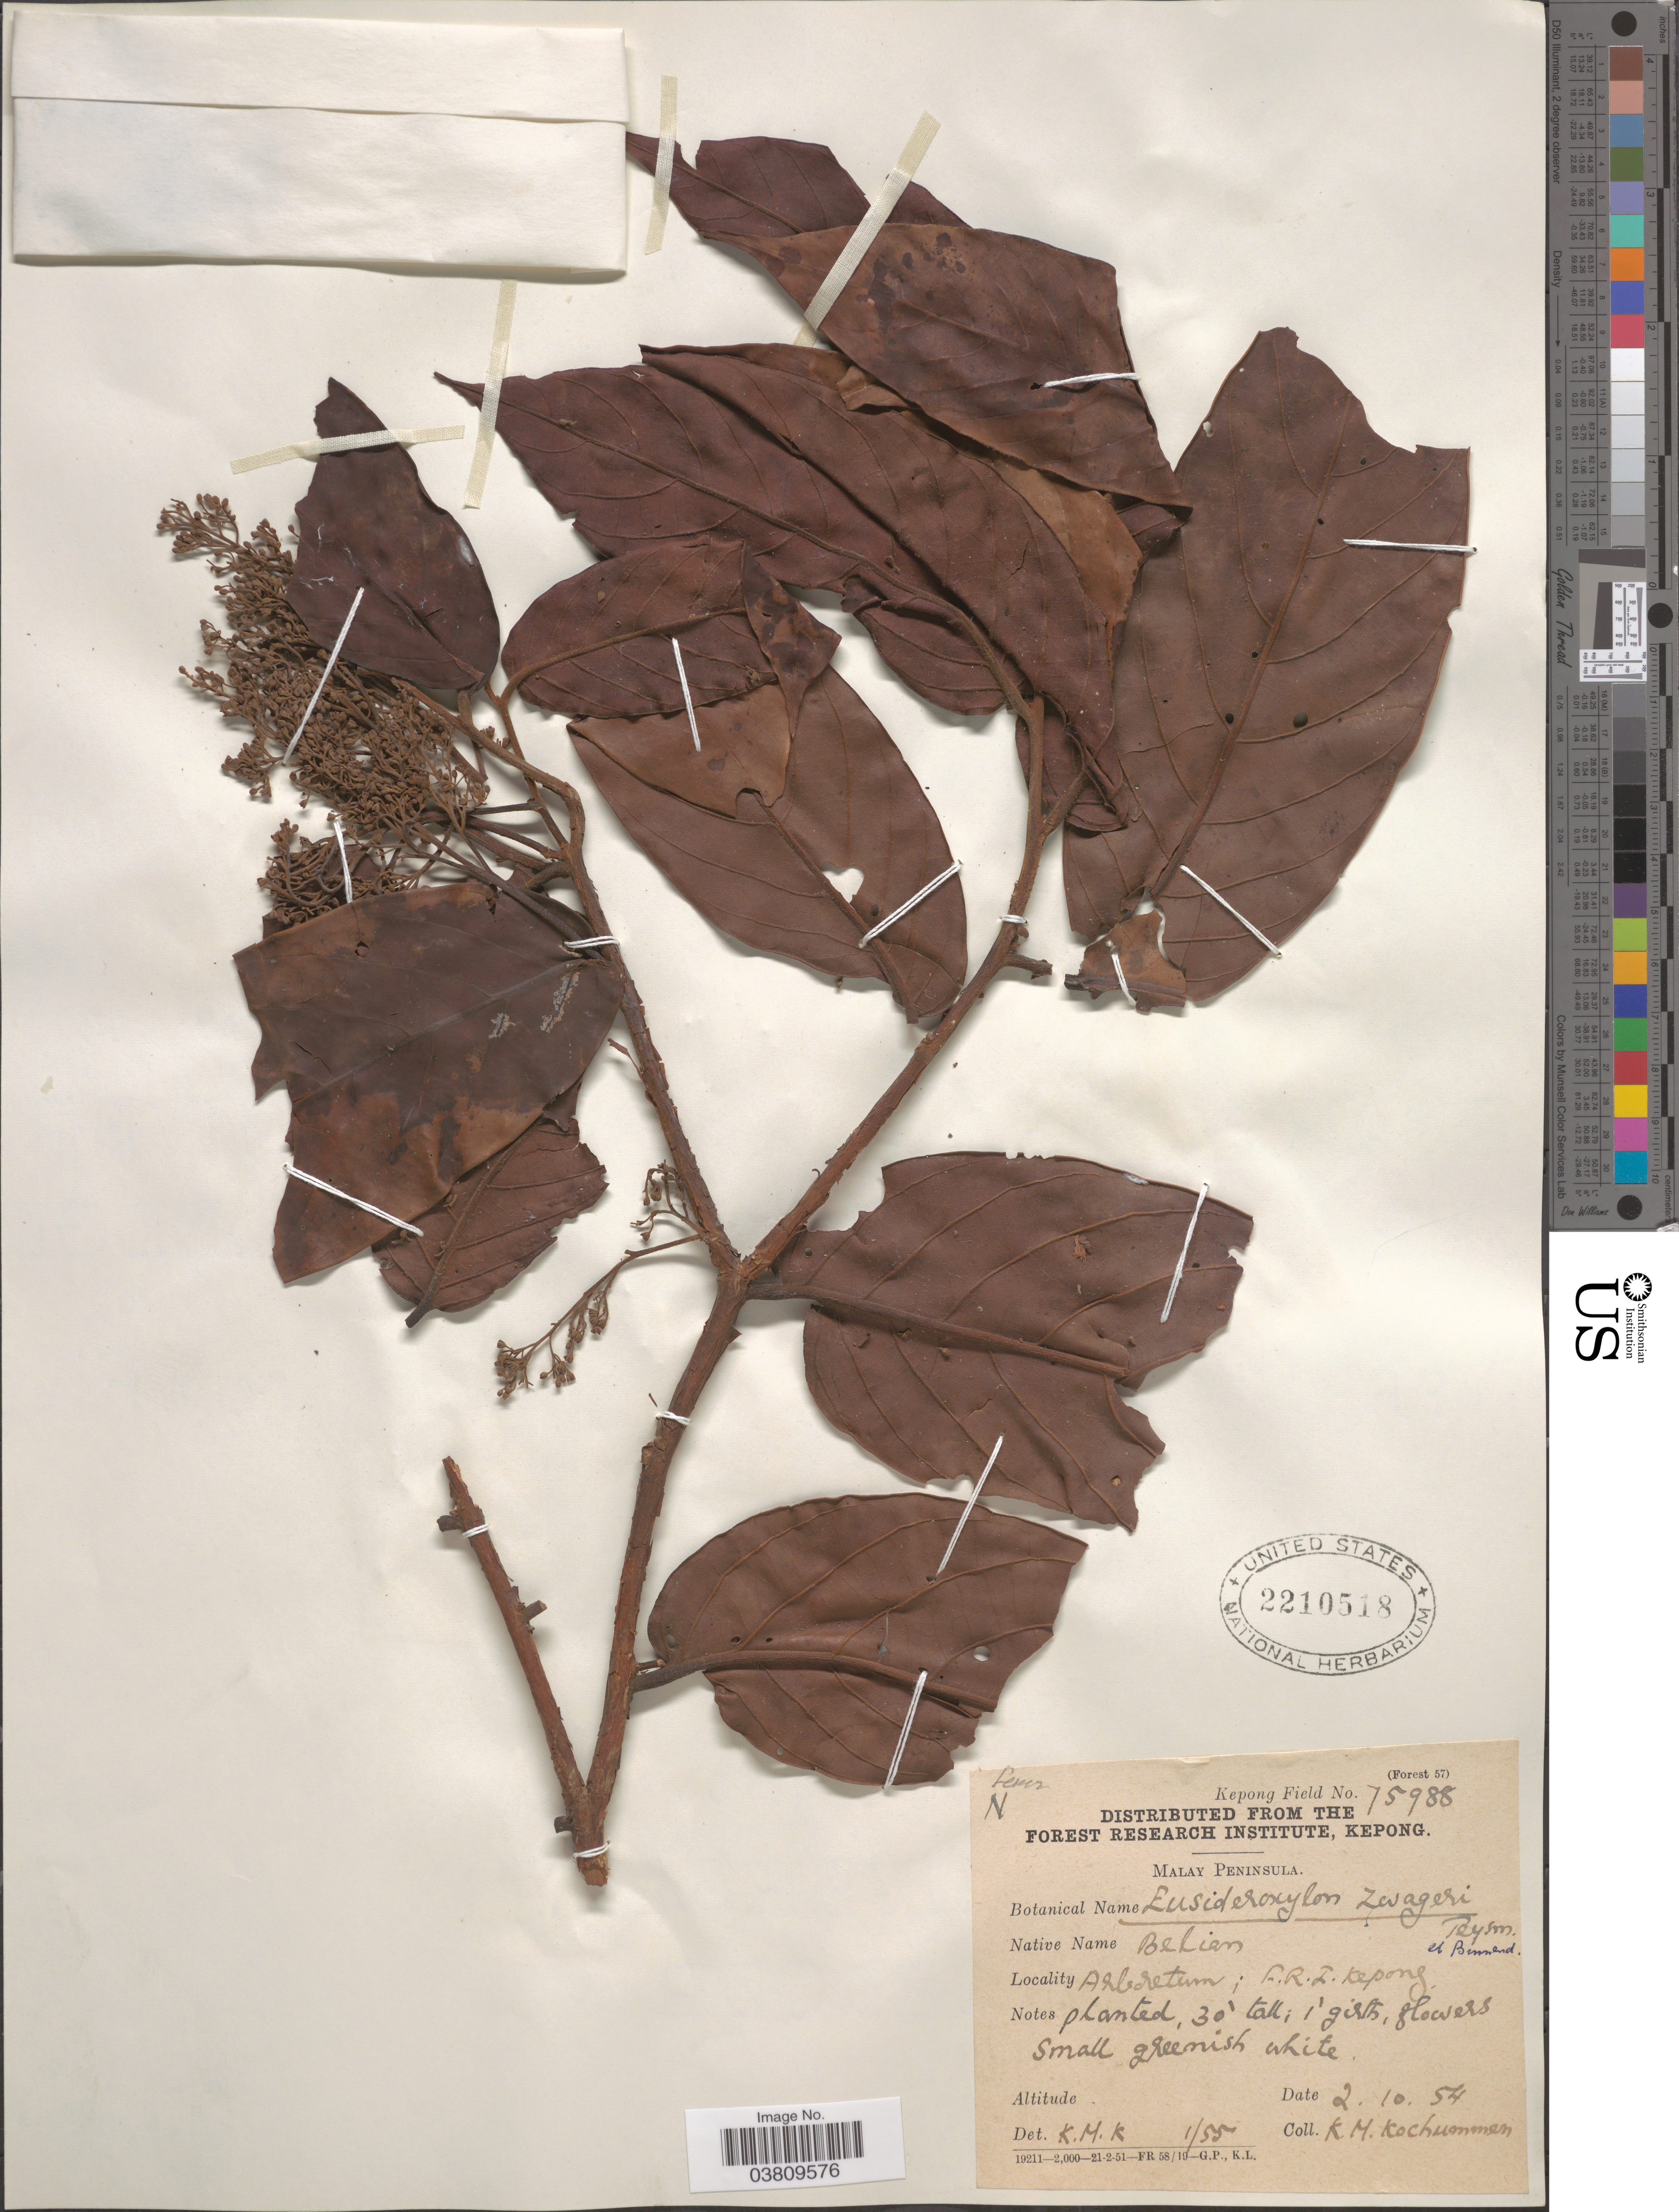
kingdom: Plantae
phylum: Tracheophyta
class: Magnoliopsida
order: Laurales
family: Lauraceae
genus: Eusideroxylon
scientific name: Eusideroxylon zwageri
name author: Teysm. & Binn.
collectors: K. Kochummen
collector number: Kepong Field 75988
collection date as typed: Transcribed d/m/y: 2/10/54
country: Malaysia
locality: Malay Peninsula. Arboretum; F. R. I. Kepong.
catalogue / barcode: US 2210518